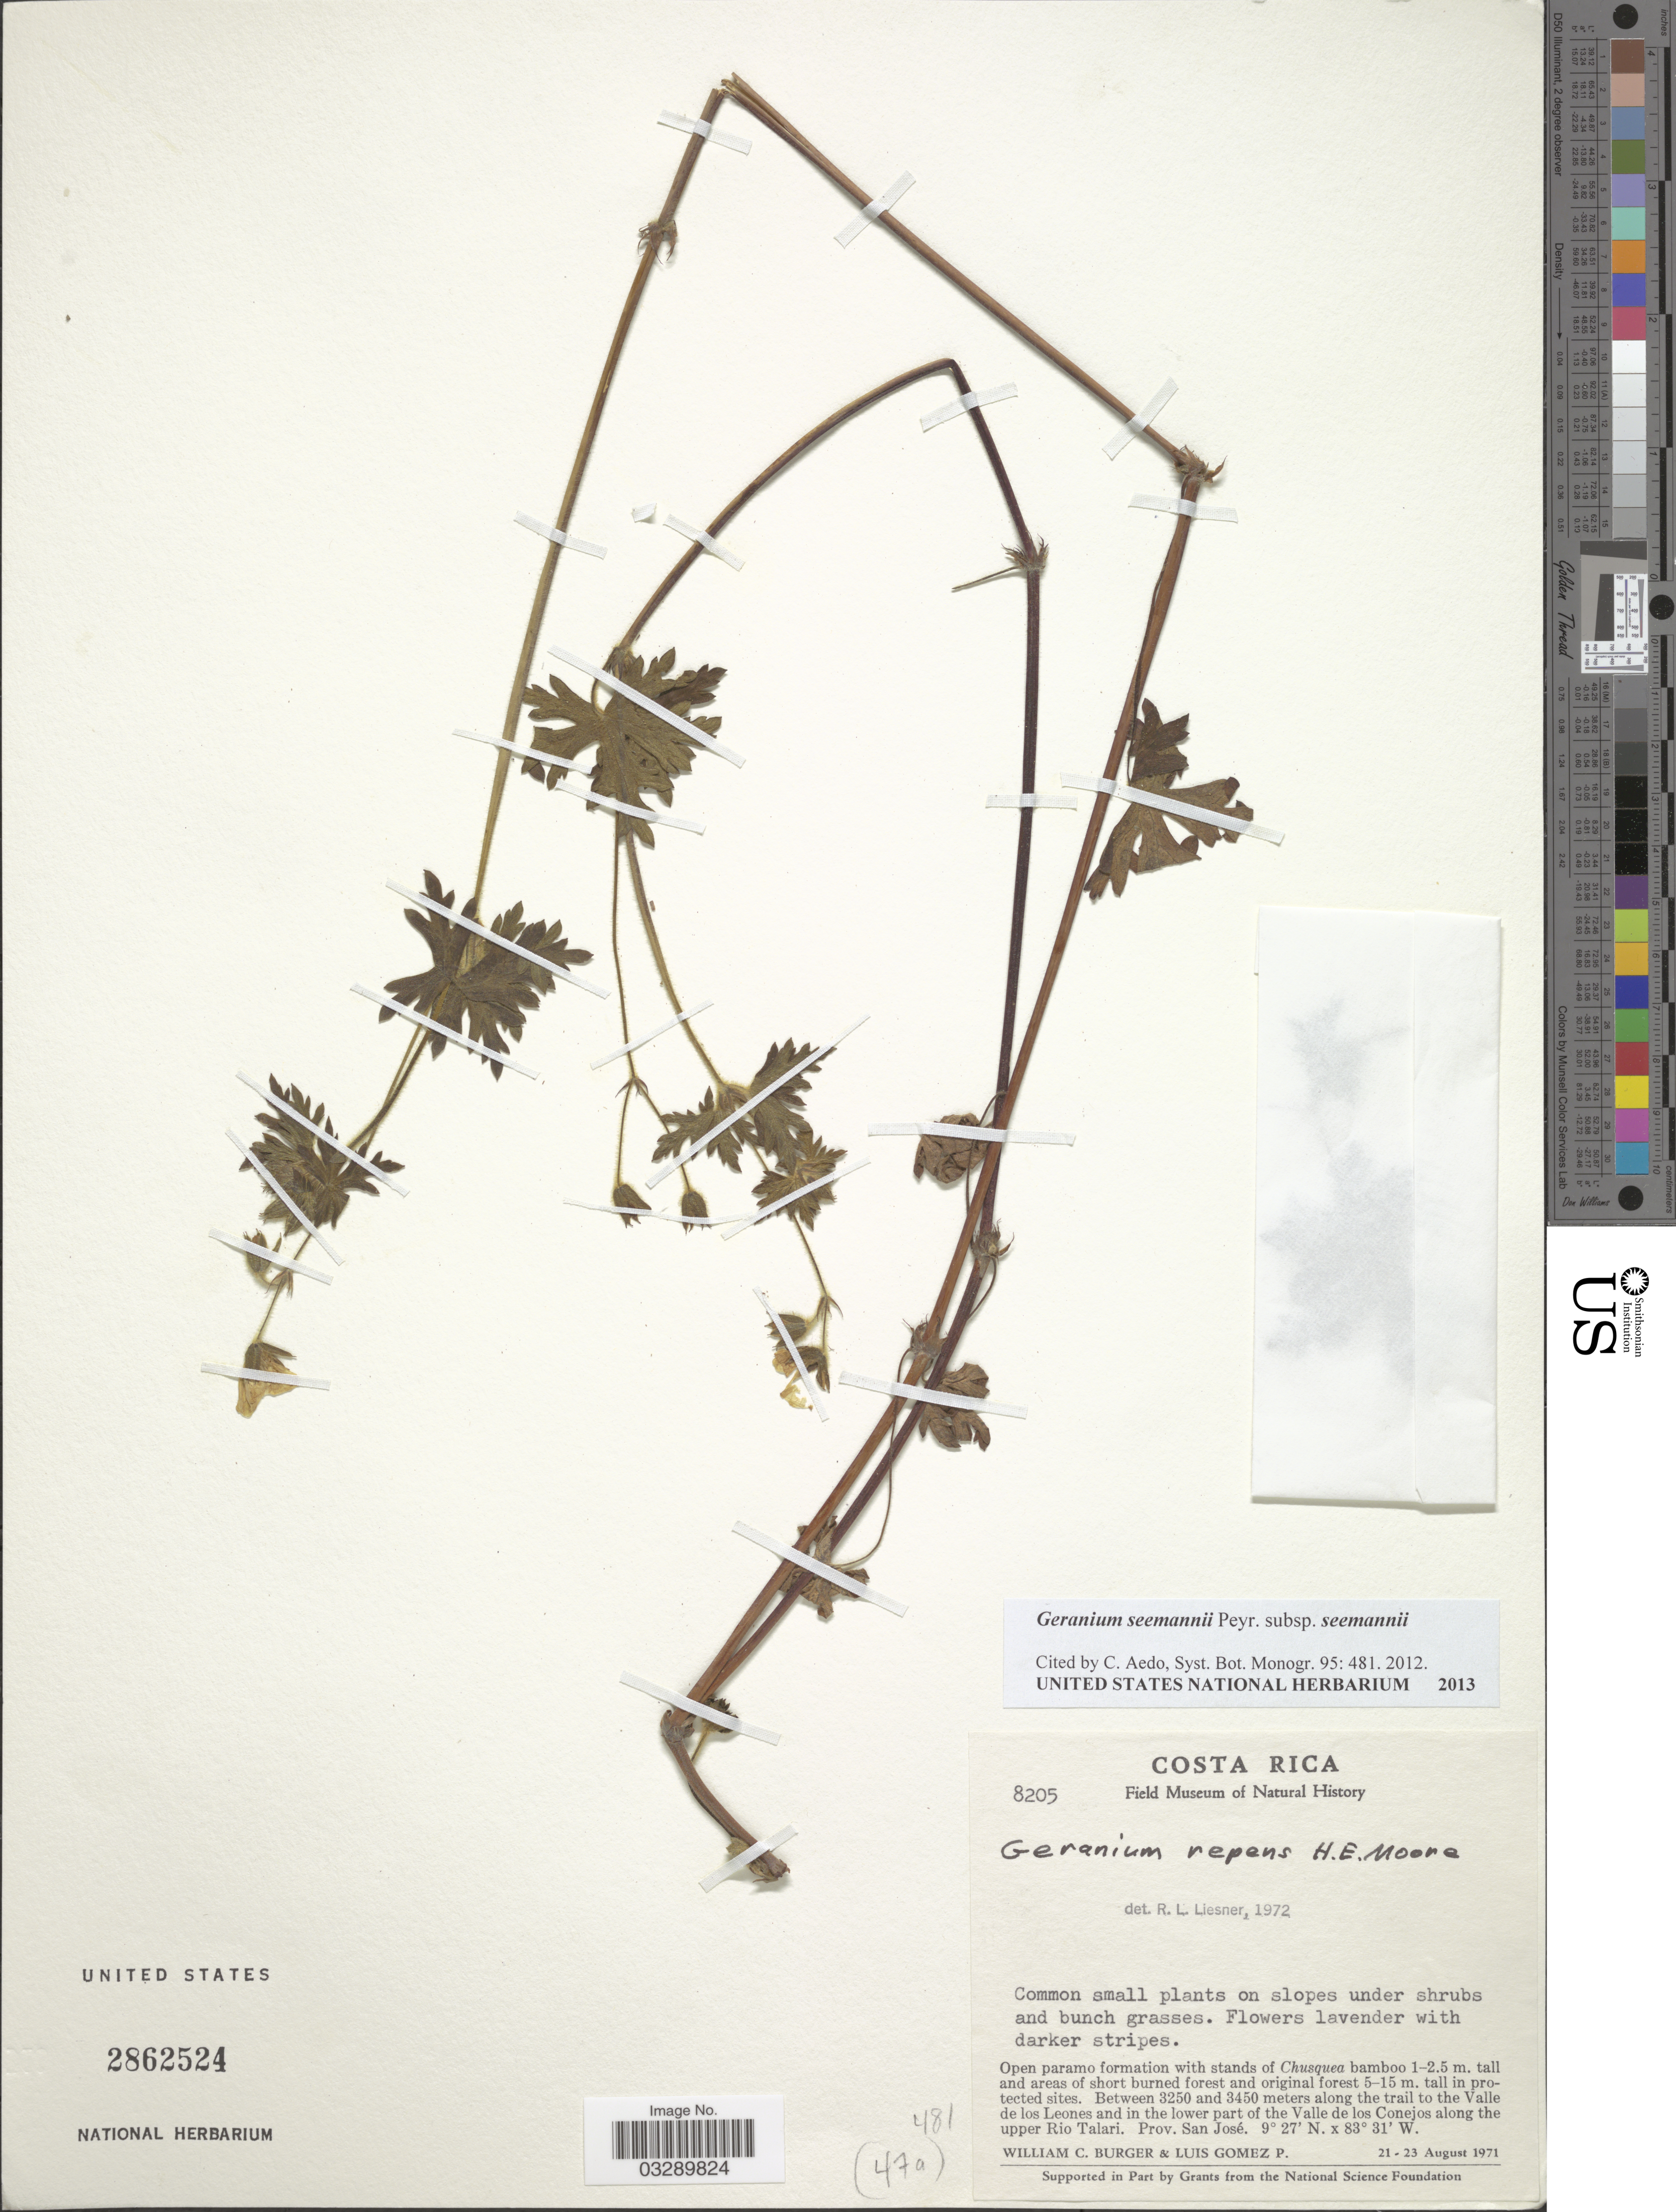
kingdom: Plantae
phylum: Tracheophyta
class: Magnoliopsida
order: Geraniales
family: Geraniaceae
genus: Geranium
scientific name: Geranium seemannii subsp. seemannii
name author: Peyr.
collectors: W. Burger & L. D. Gómez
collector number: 8205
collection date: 1971-08-21/1971-08-23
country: Costa Rica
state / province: San José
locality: Along the trail to the Valle de los Leones and in the lower part of the Valle de los Conejos along the upper Rio Talari.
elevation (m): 3250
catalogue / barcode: US 2862524